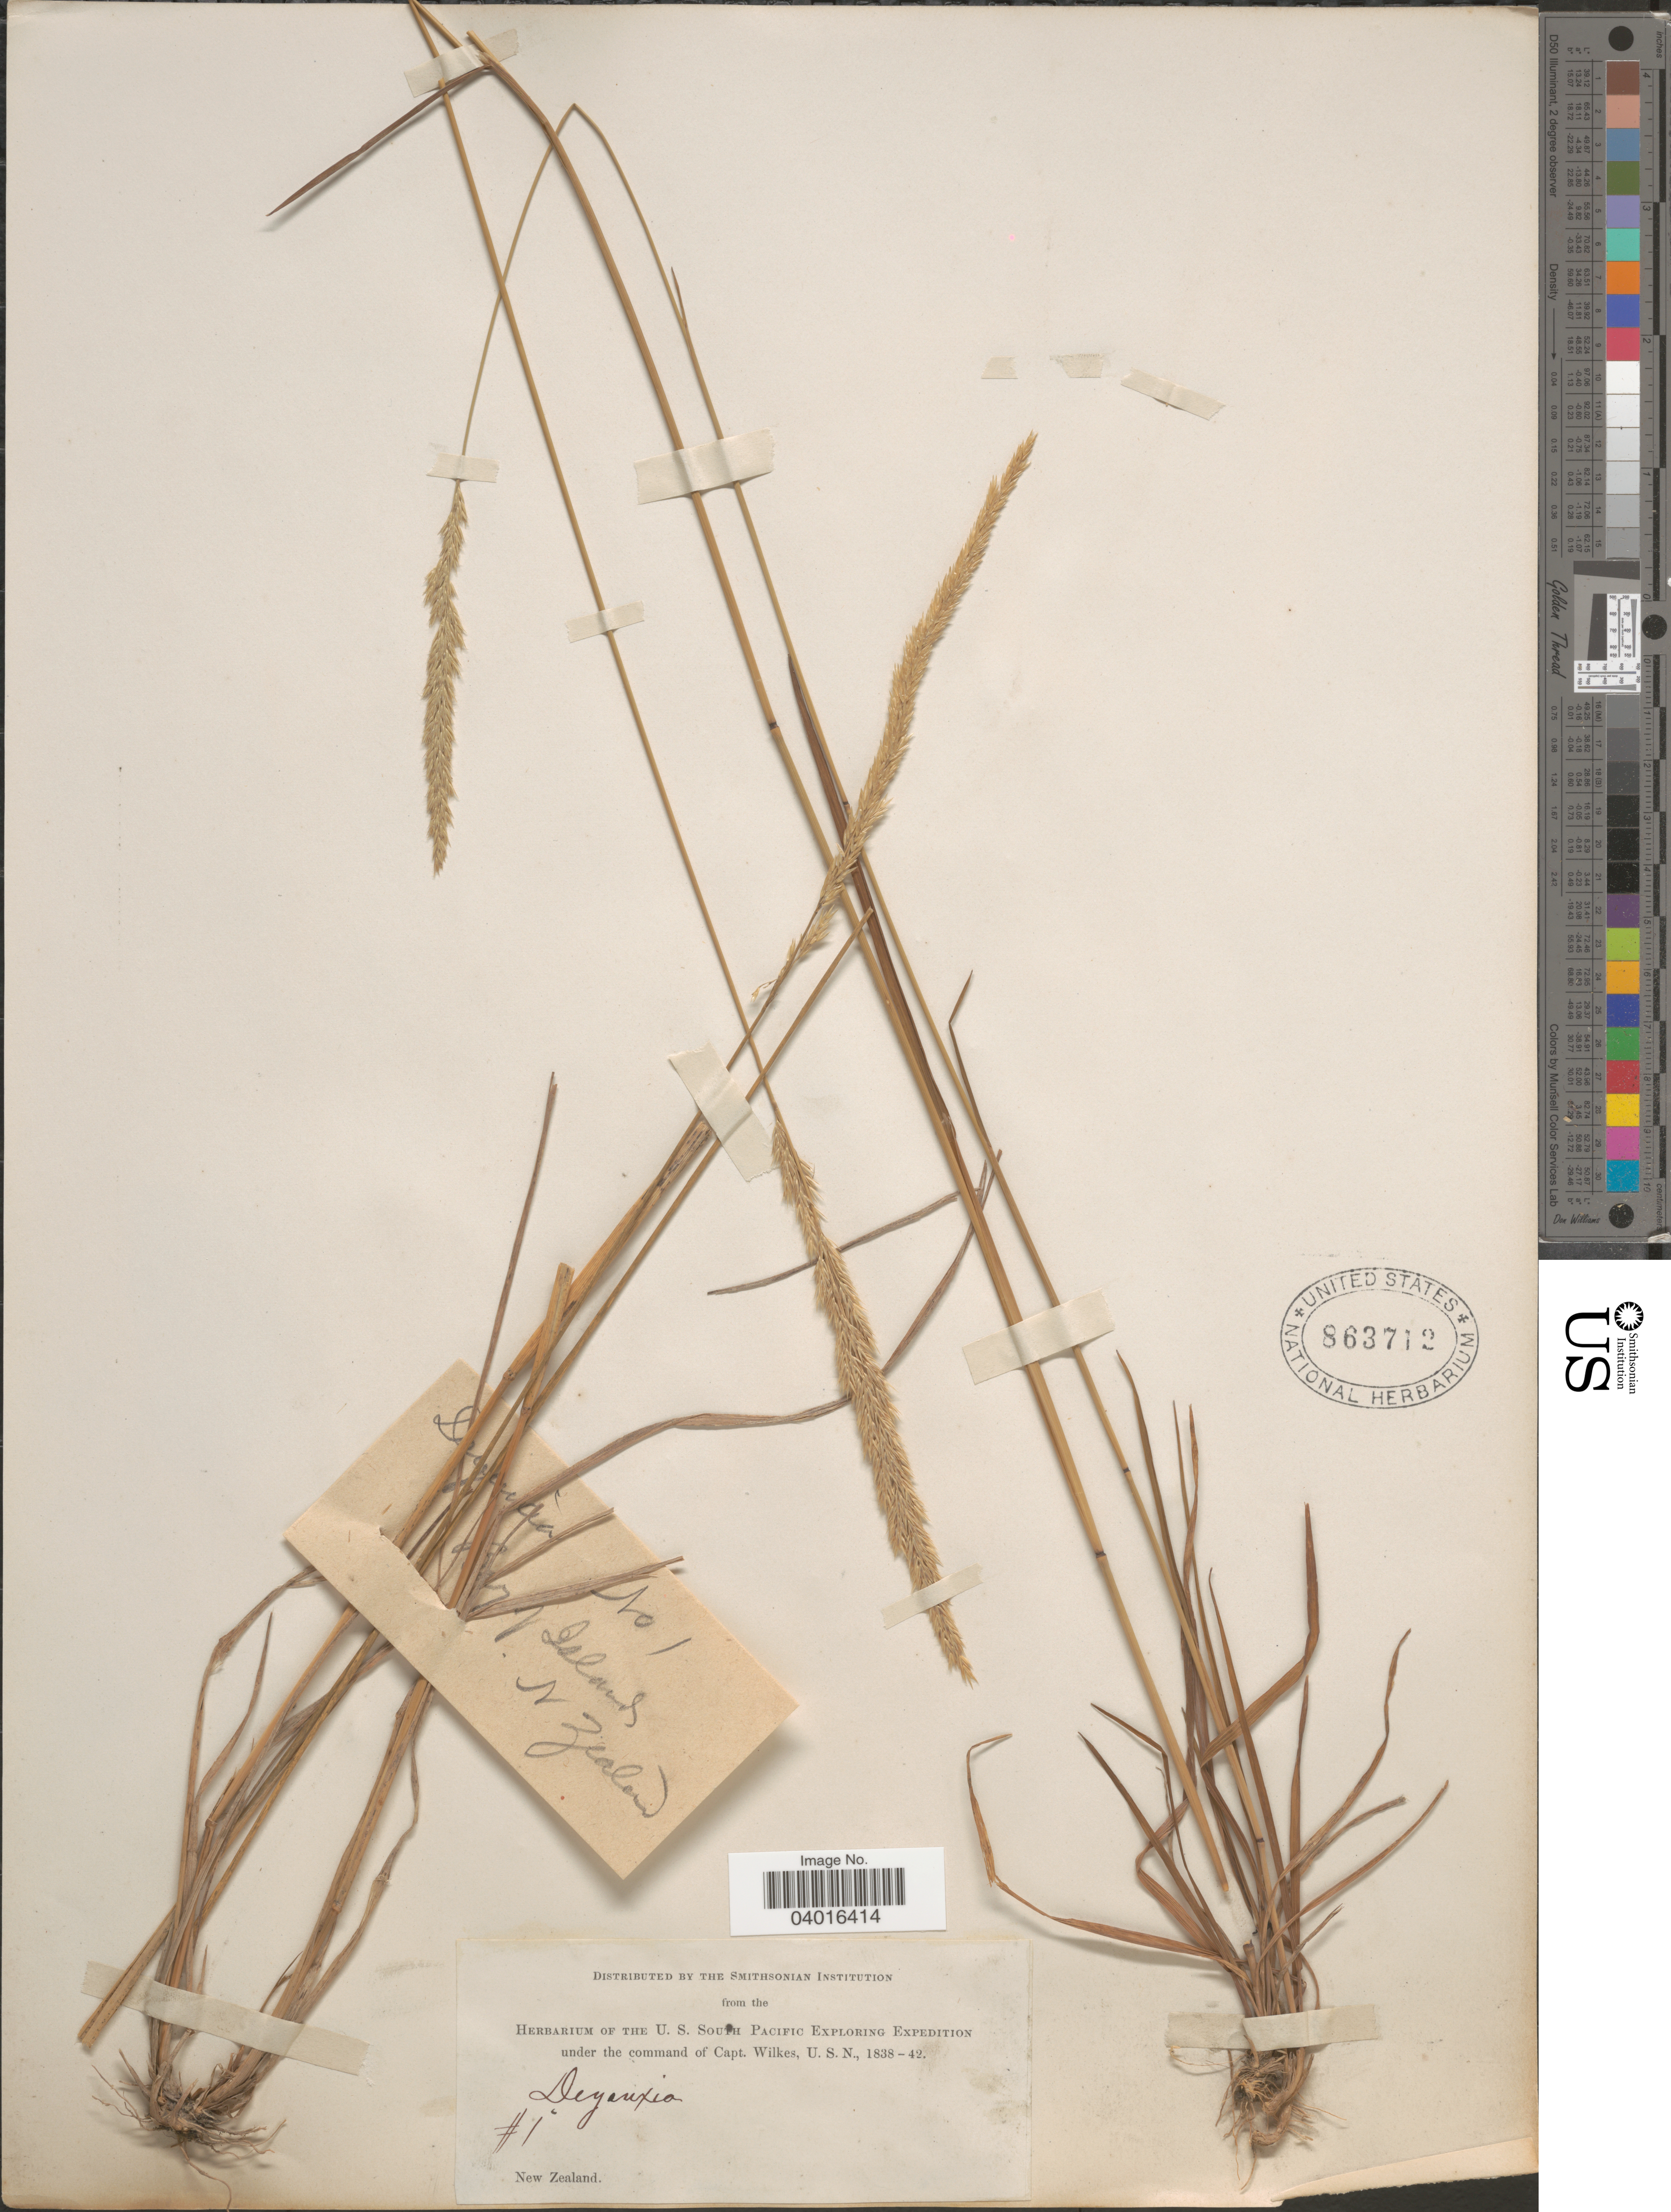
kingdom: Plantae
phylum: Tracheophyta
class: Liliopsida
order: Poales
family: Poaceae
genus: Pentapogon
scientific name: Pentapogon quadrisetus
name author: (Labill.) P.M. Peterson et al.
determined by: Wagner, W. L., (BOT), Smithsonian Institution - National Museum of Natural History (UNITED STATES)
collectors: Wilkes Explor. Exped.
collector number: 1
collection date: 1838/1842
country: New Zealand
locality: [illegible text] Island.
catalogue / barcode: US 863712